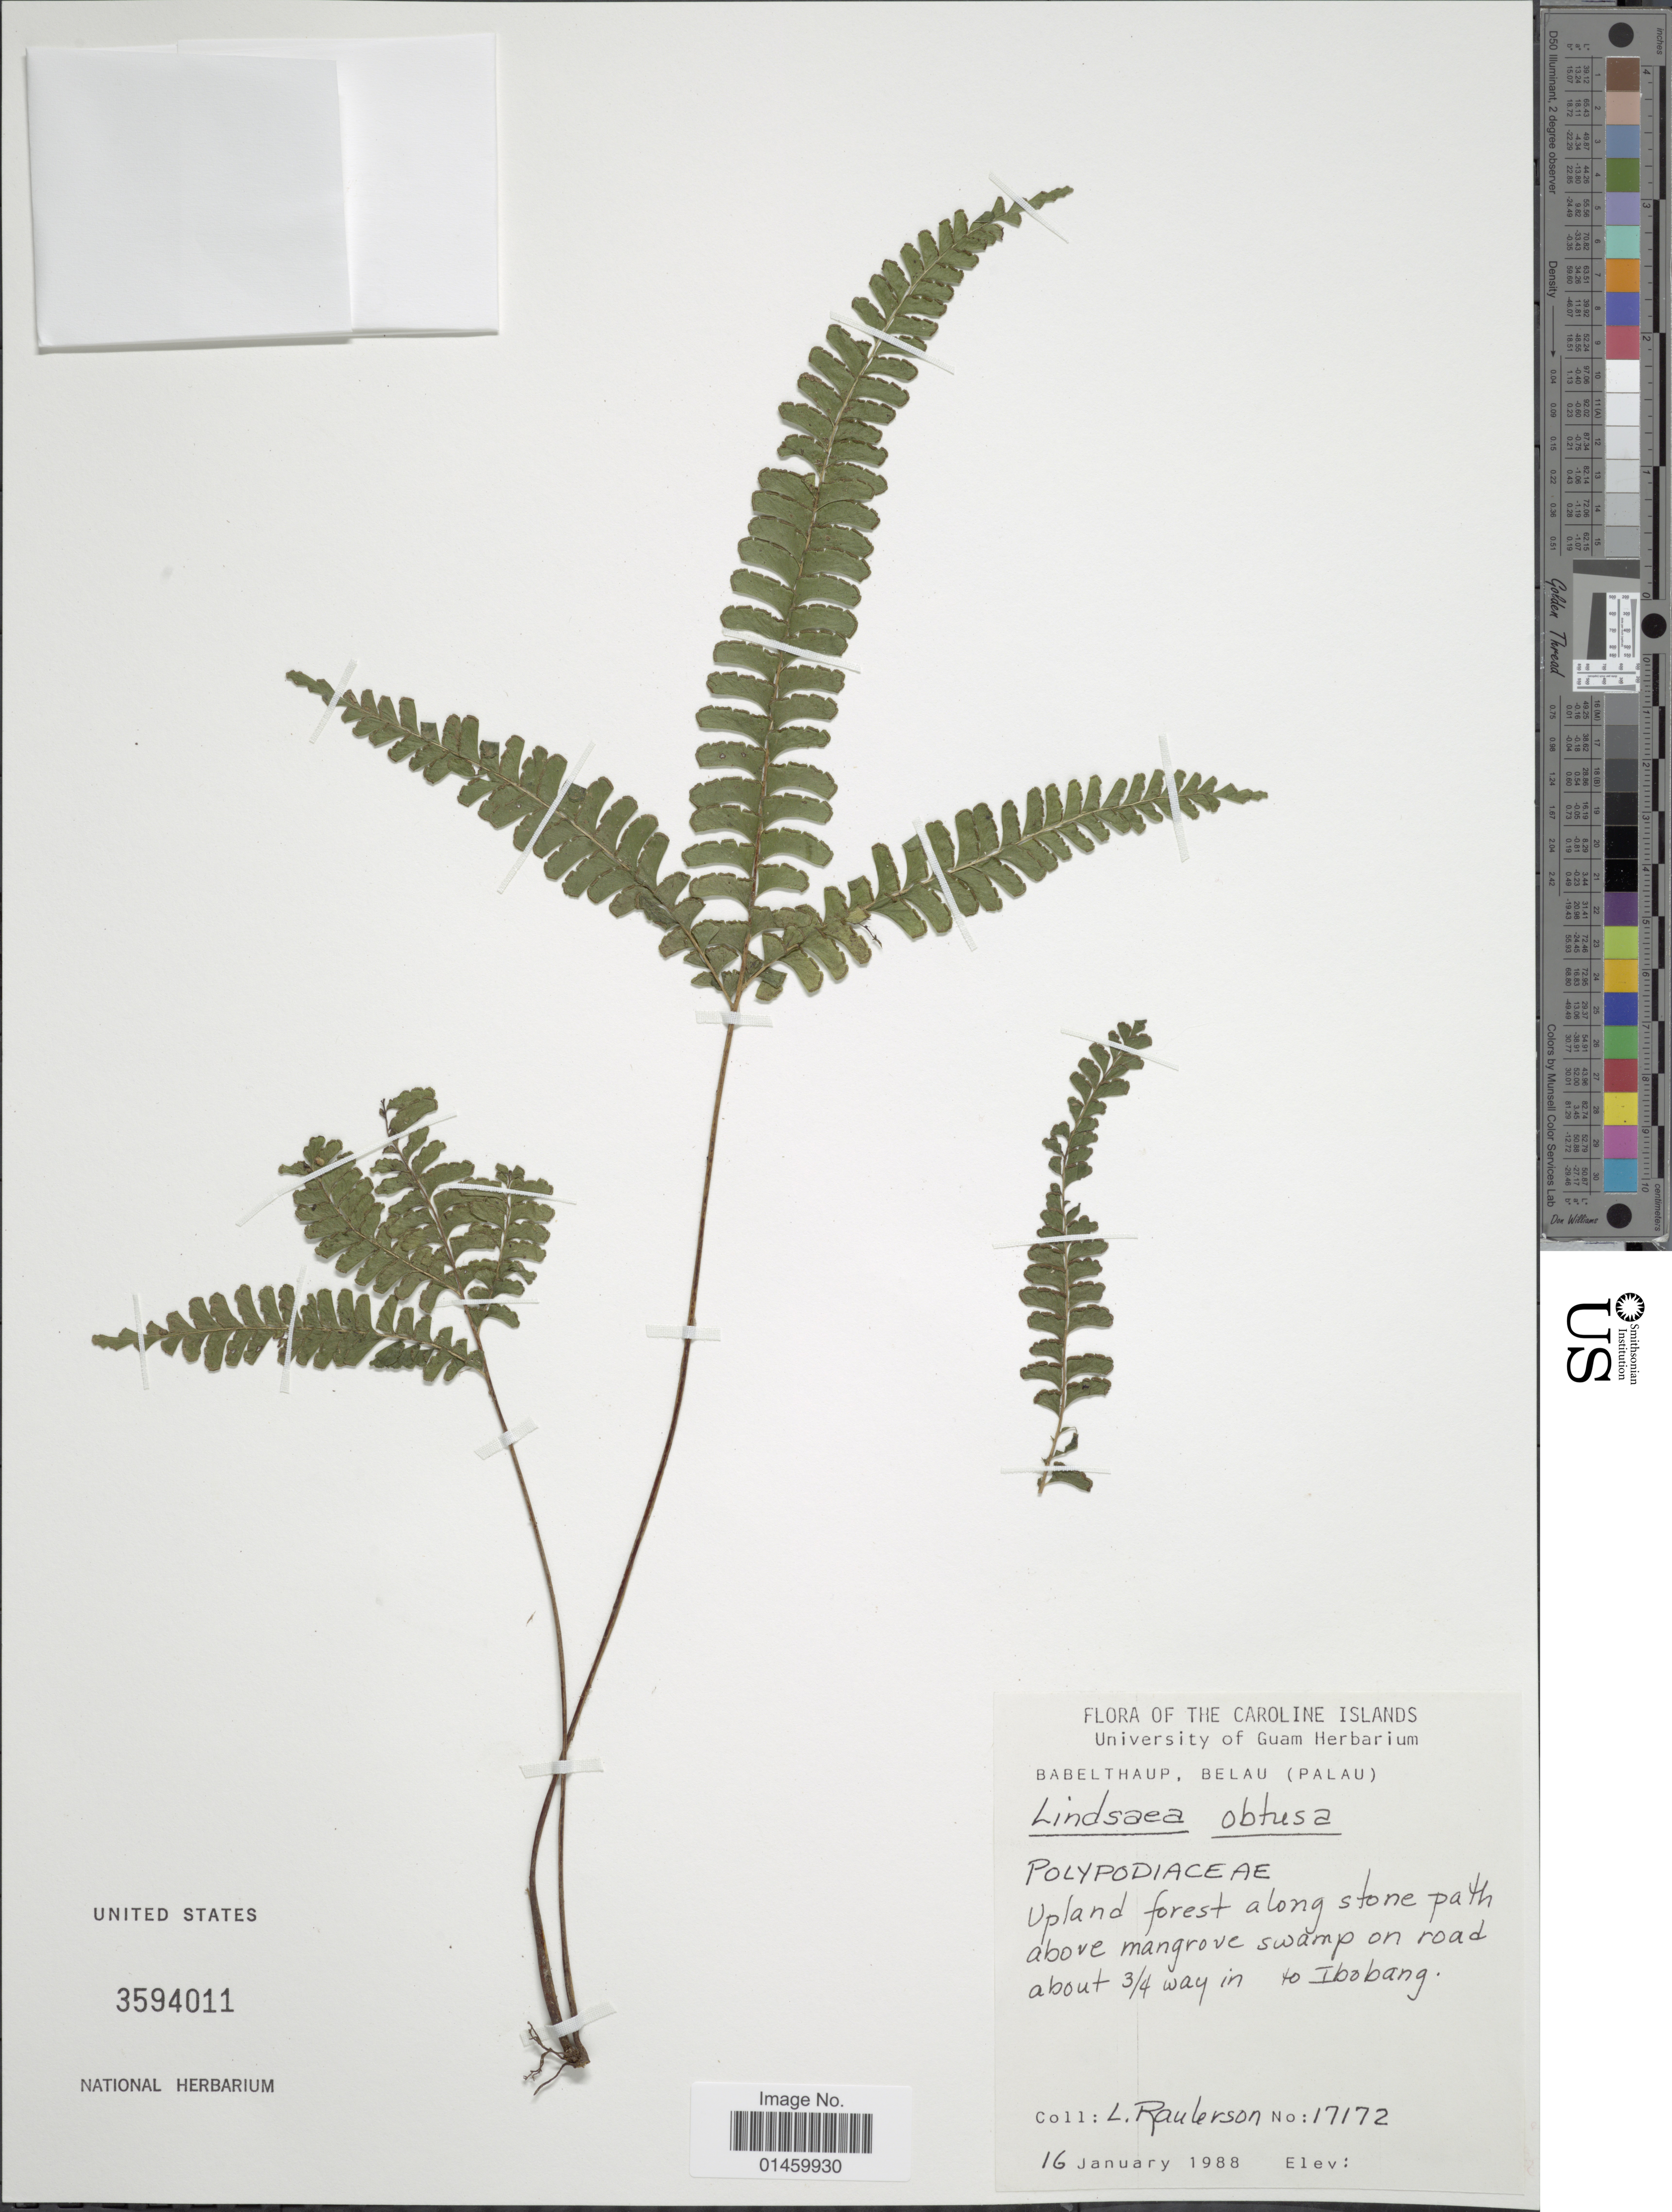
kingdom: Plantae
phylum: Tracheophyta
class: Polypodiopsida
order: Polypodiales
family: Lindsaeaceae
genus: Lindsaea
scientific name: Lindsaea obtusa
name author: J. Sm. ex Hook.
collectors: L. Raulerson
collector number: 17172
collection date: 1988-01-16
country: Palau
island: Oreor [Koror]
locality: Babelthaup, Belau (Palau). Upland forest along stone path above mangrove swamp on road 3/4 wat in to Ibobang.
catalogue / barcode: US 3594011